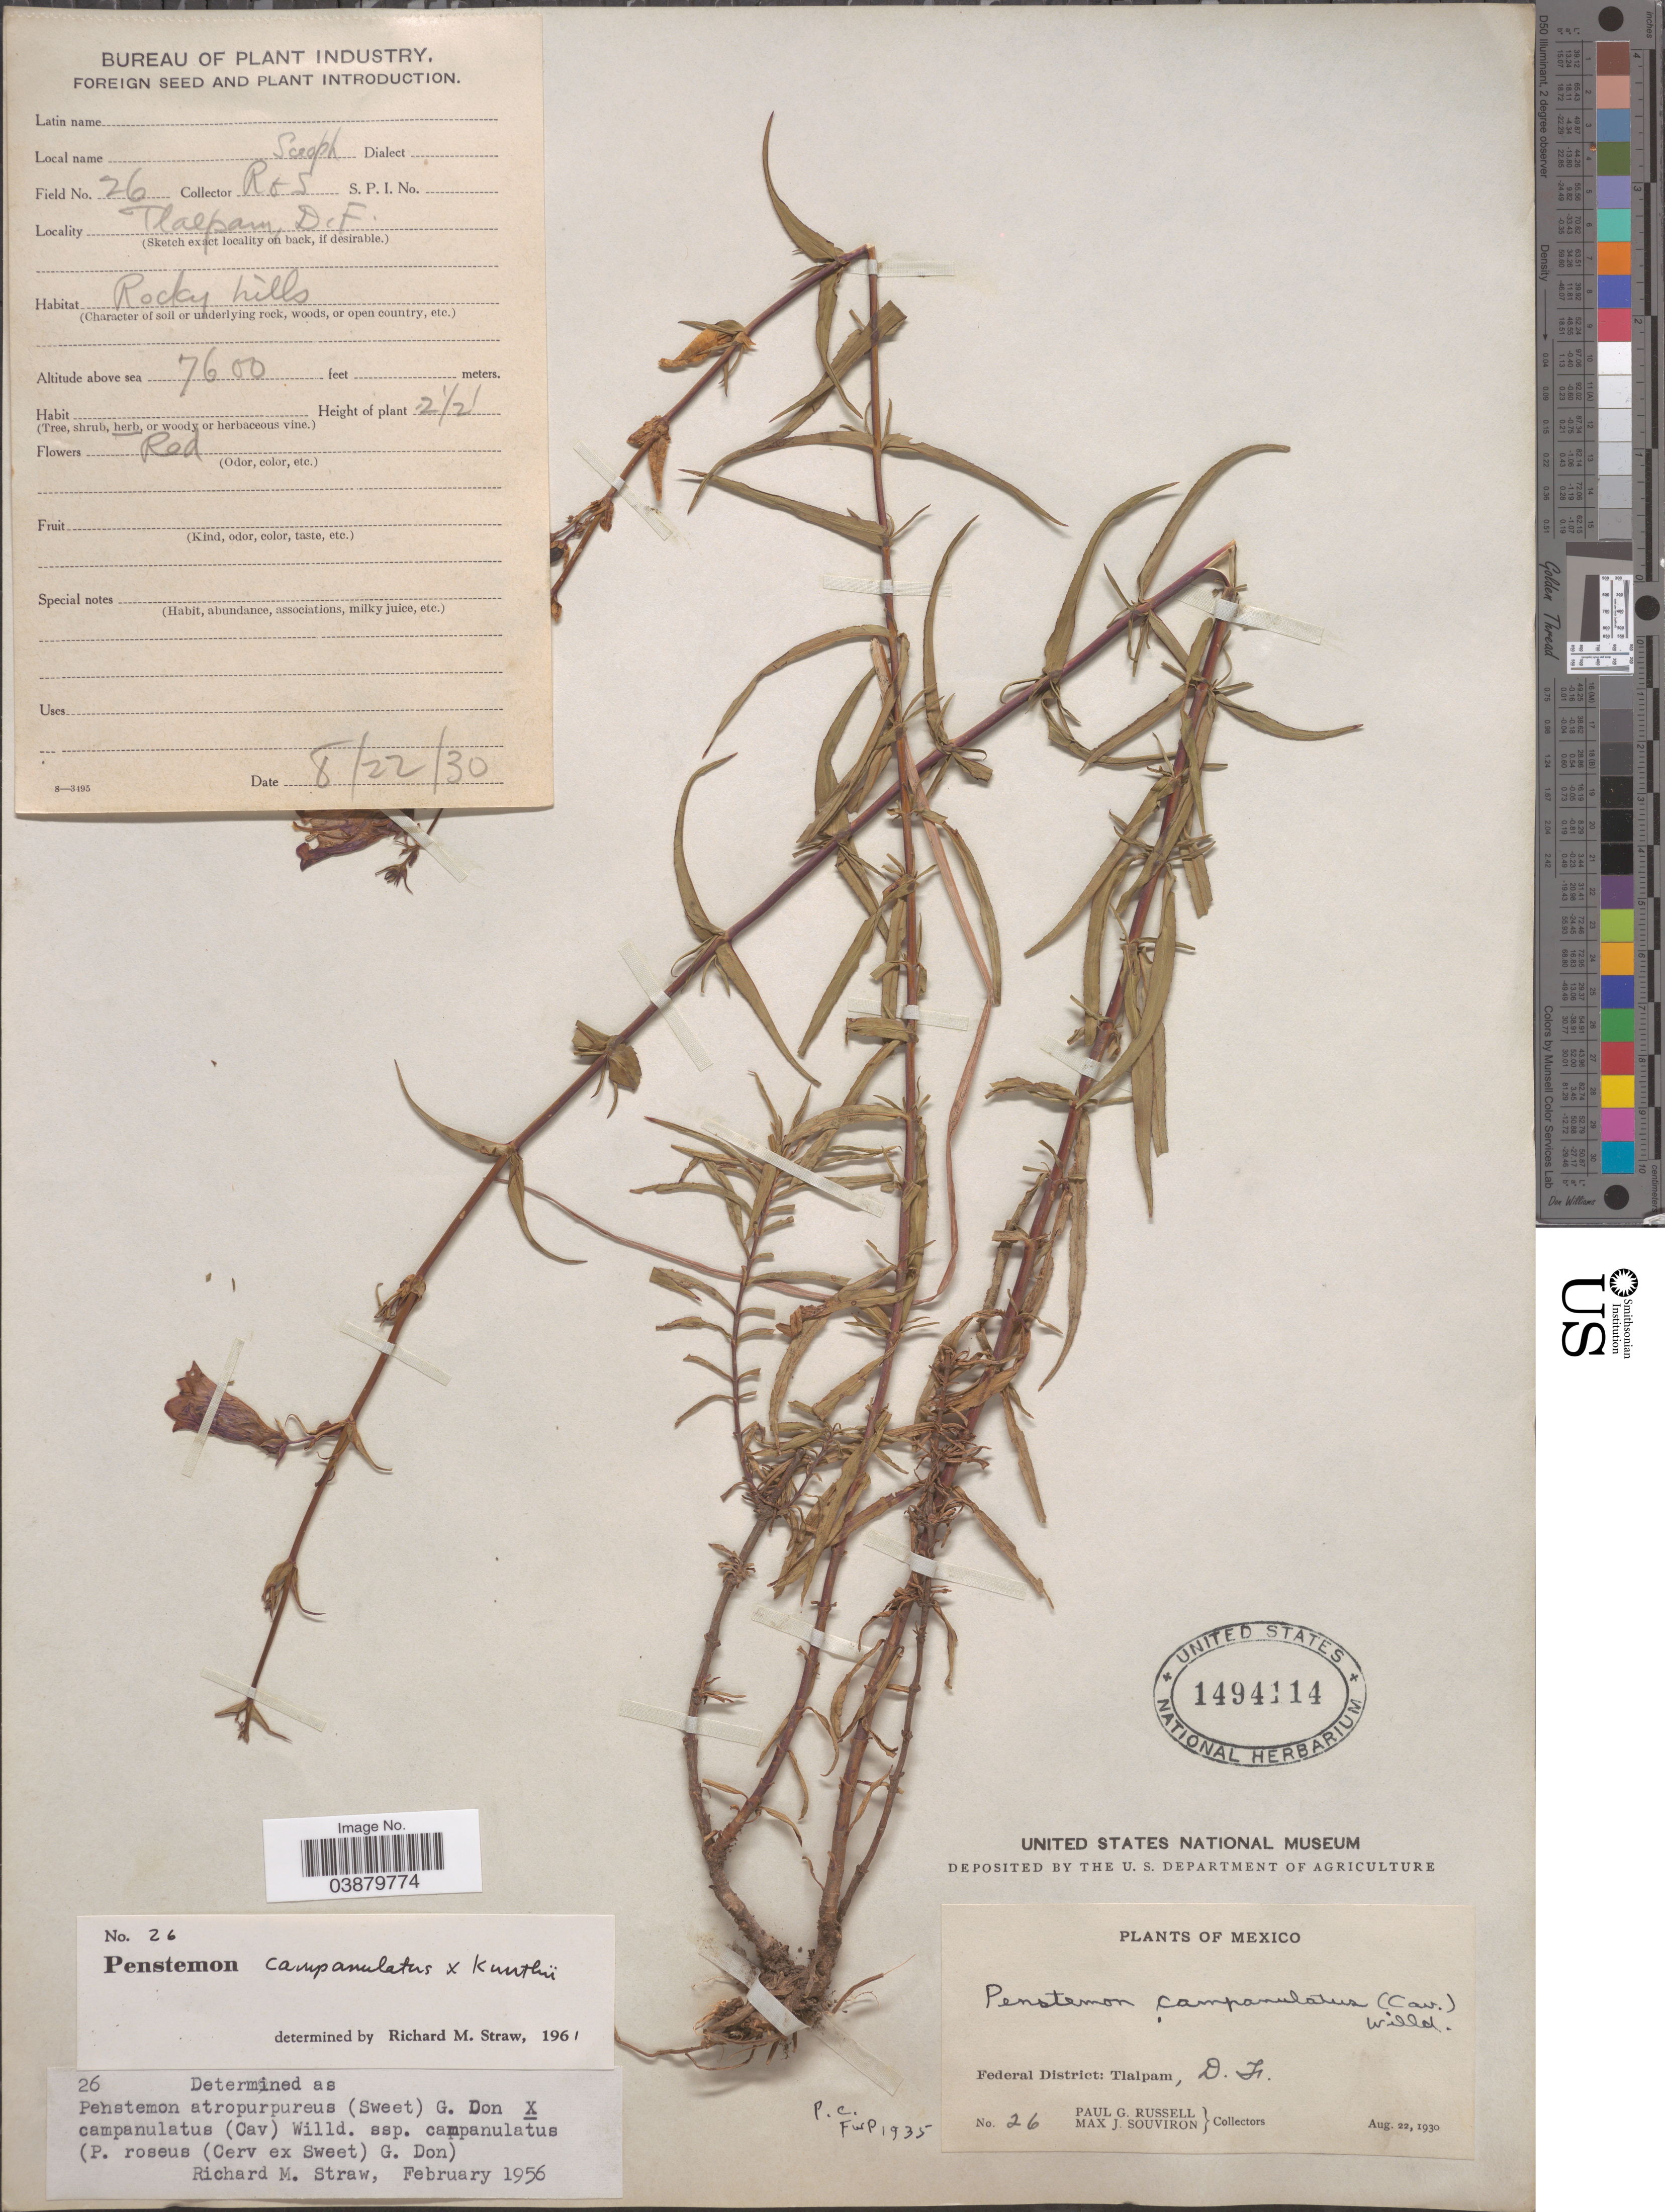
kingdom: Plantae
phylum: Tracheophyta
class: Magnoliopsida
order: Lamiales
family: Plantaginaceae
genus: Penstemon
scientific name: Penstemon kunthii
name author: G. Don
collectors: P. G. Russell & M. J. Souviron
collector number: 26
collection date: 1930-08-22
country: Mexico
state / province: Distrito Federal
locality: Federal District: Tlalpam.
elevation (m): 2316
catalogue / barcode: US 1494114